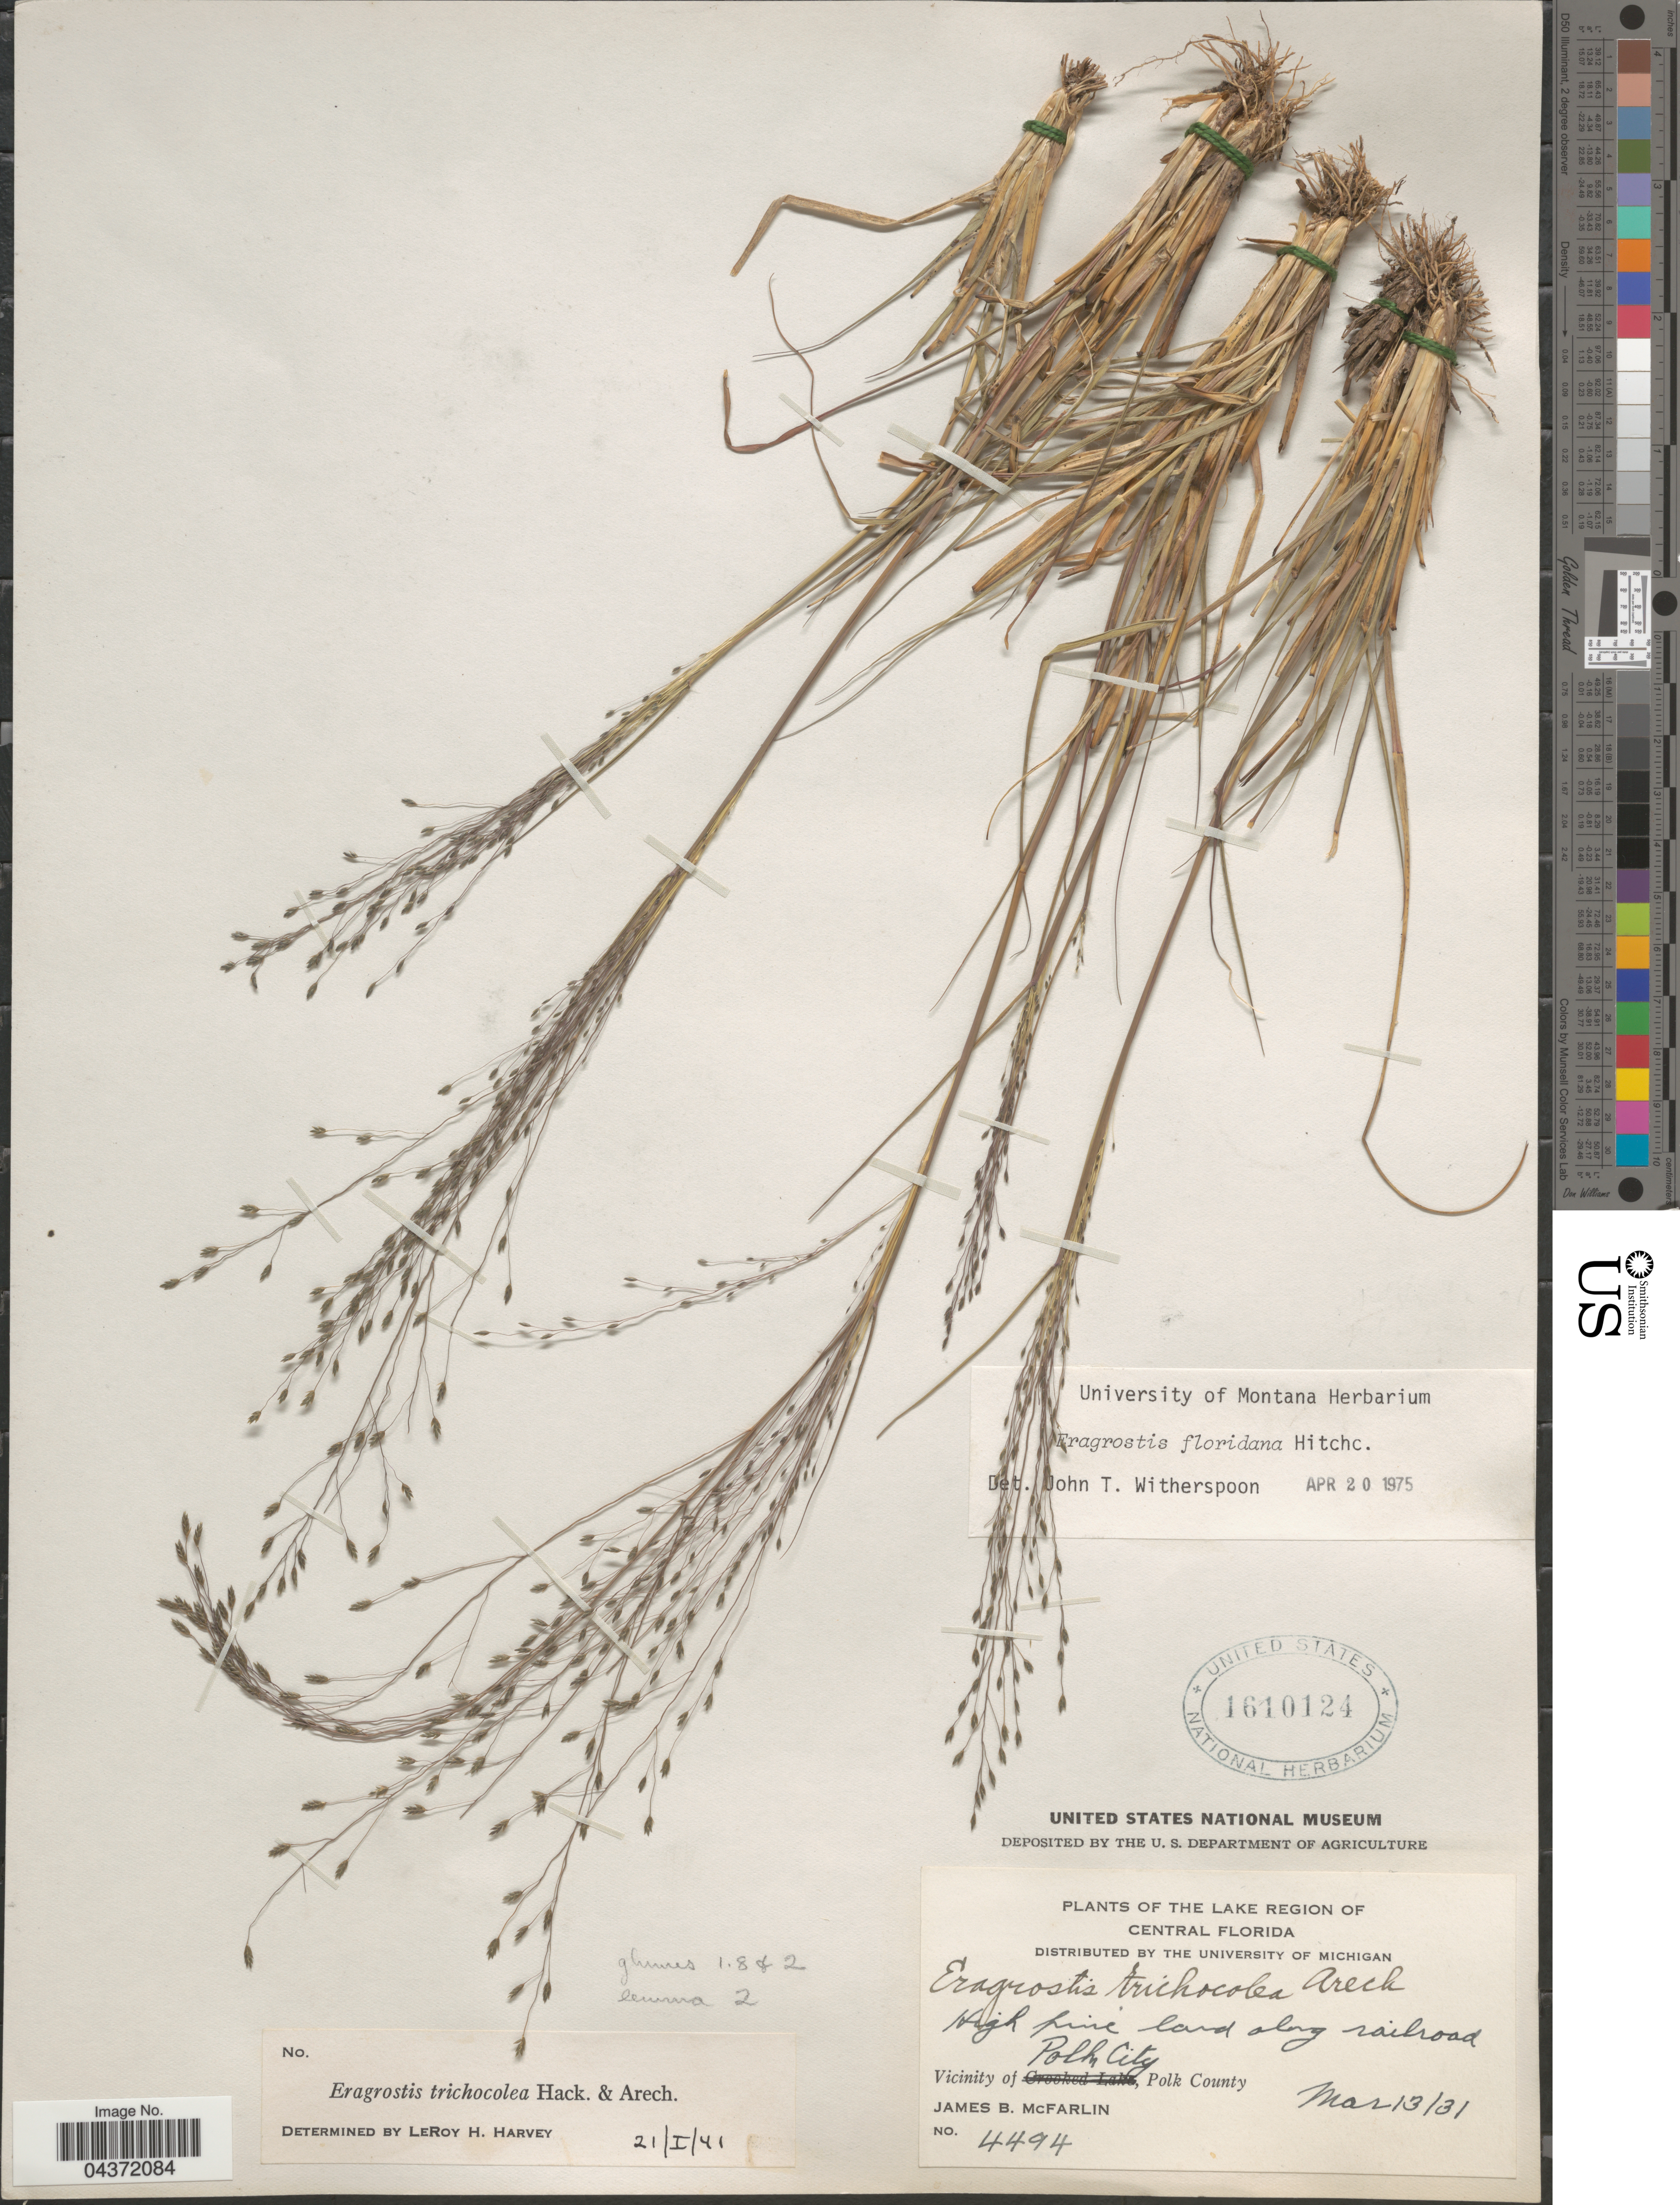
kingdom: Plantae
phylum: Tracheophyta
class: Liliopsida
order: Poales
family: Poaceae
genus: Eragrostis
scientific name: Eragrostis trichocolea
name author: Hack. & Arechav.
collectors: J. McFarlin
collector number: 4494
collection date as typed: Transcribed d/m/y: 13/3/31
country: United States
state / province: Florida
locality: The Lake Region of Central Florida. High pine land along railroad. Vicinity of Polk City, Polk County.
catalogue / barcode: US 1610124